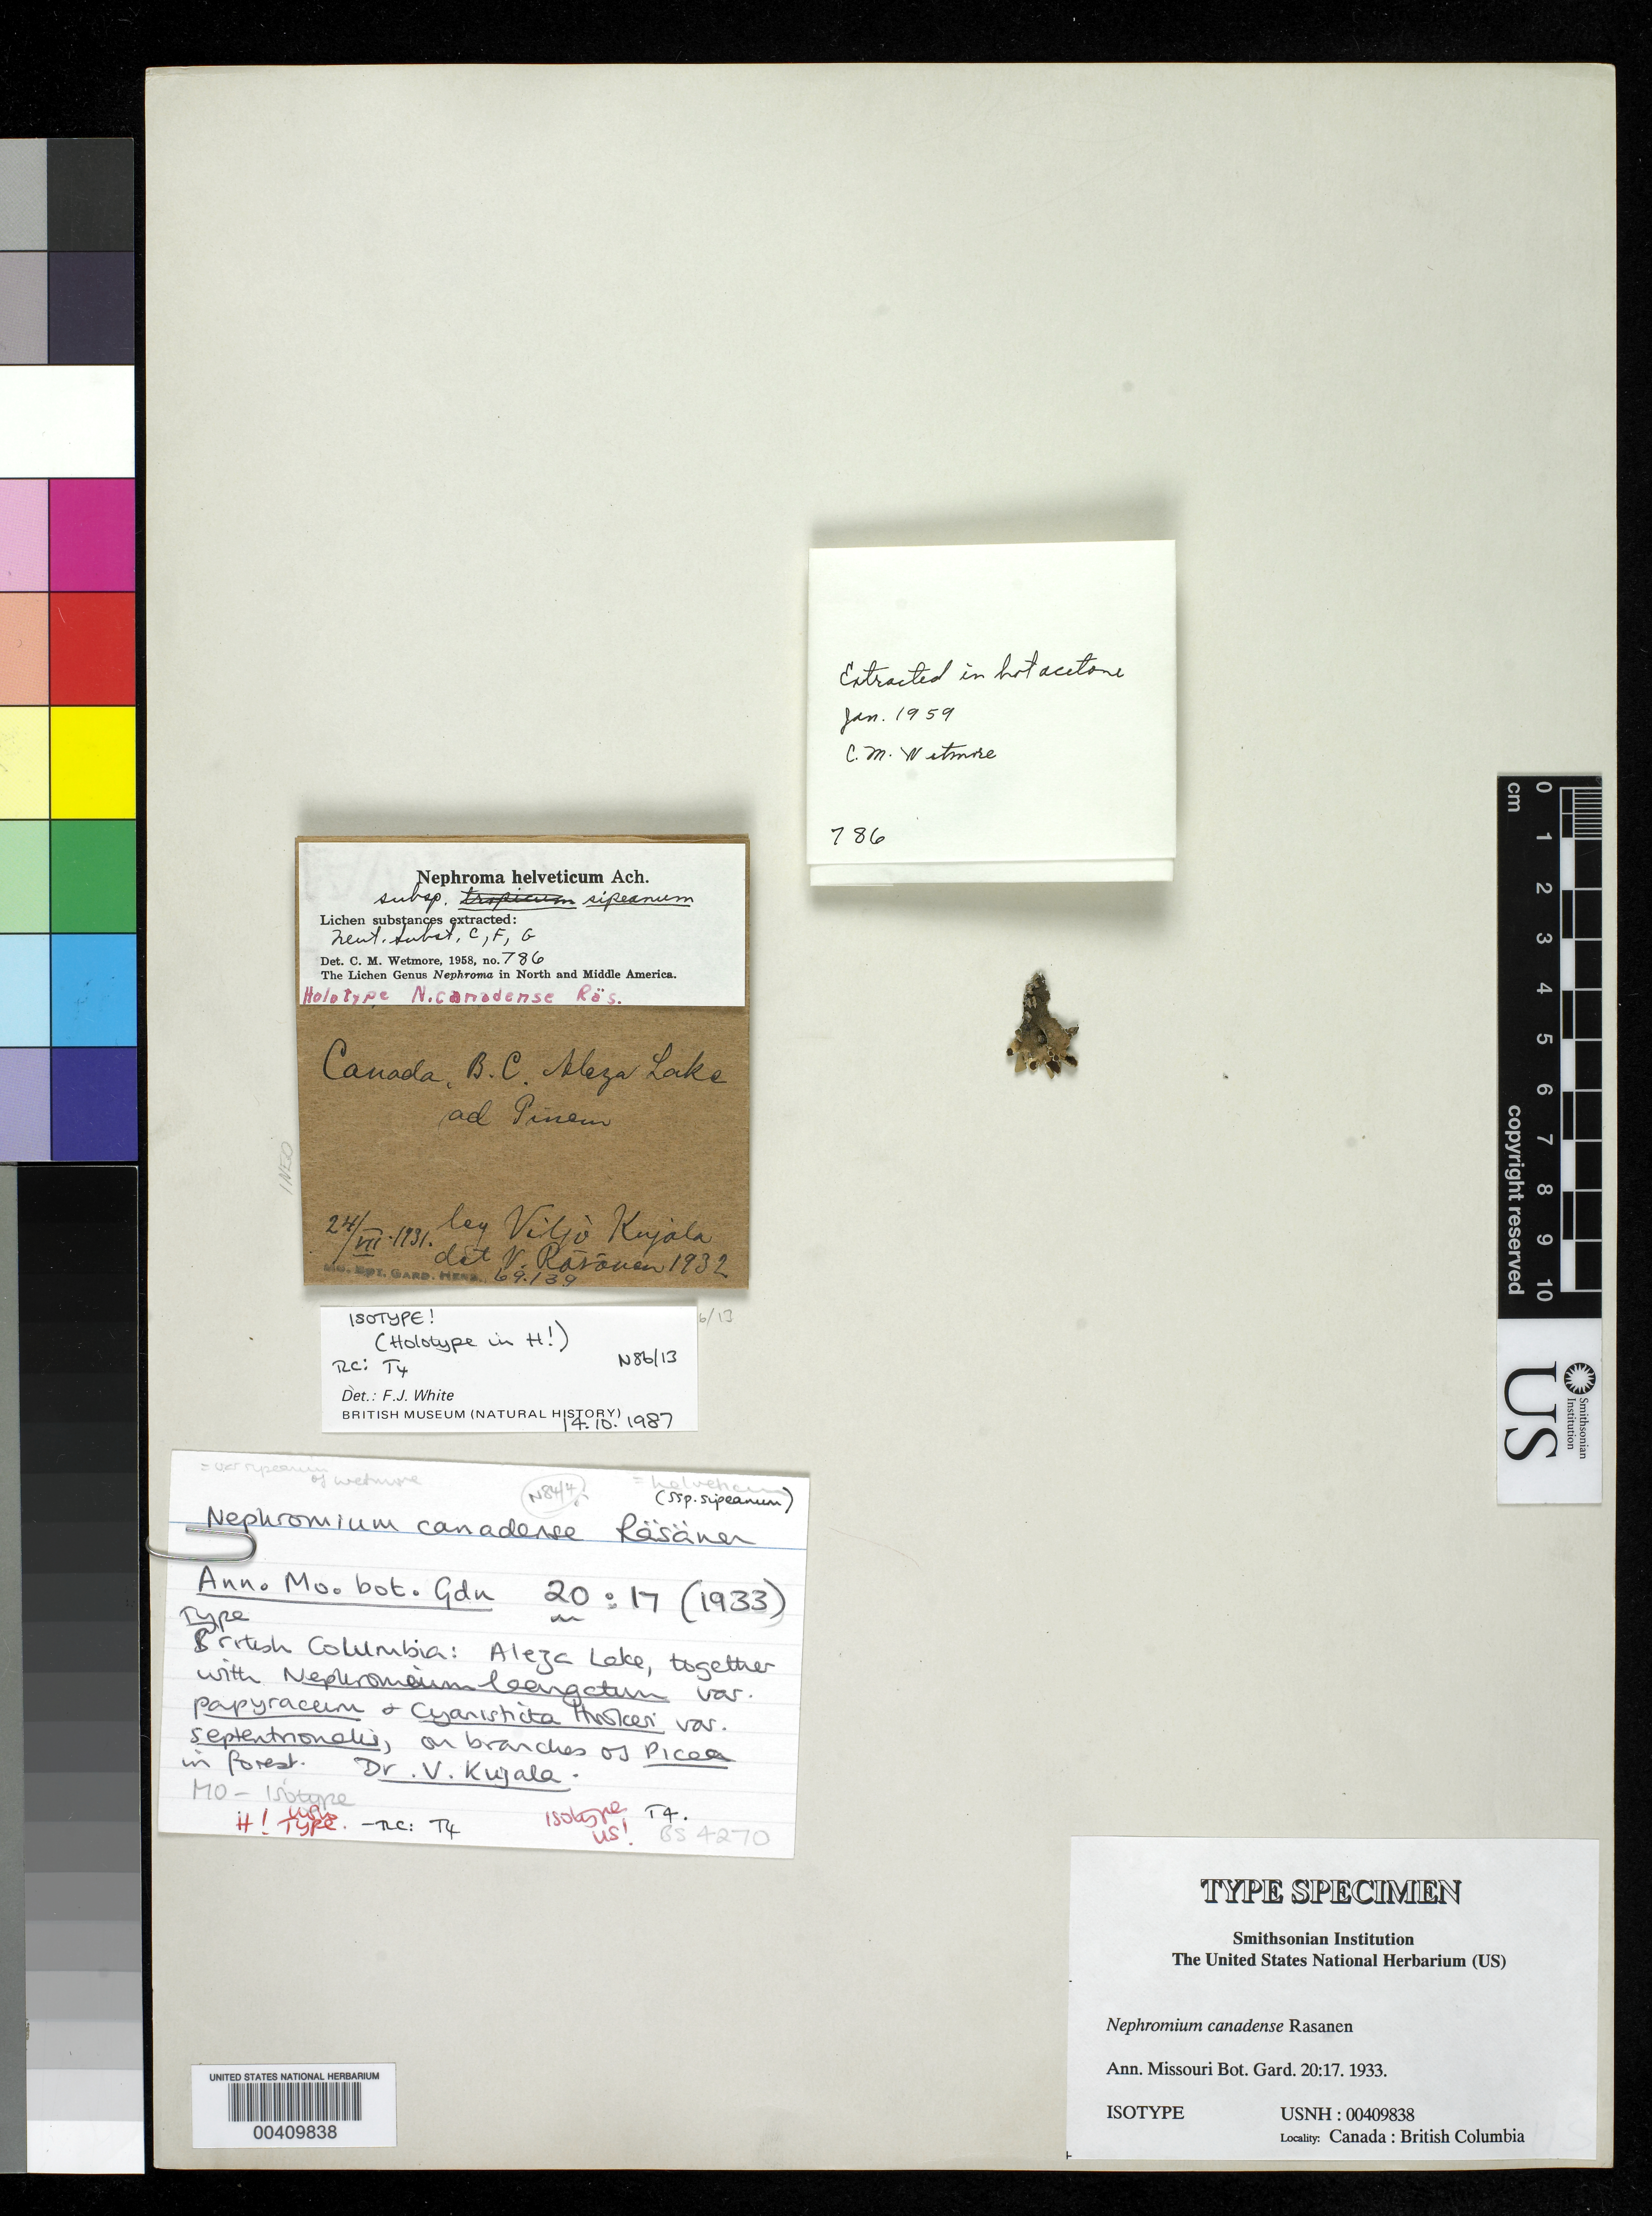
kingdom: Fungi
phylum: Ascomycota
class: Lecanoromycetes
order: Peltigerales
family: Nephromataceae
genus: Nephromium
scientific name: Nephromium canadense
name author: Räsänen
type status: Isotype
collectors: V. Kujala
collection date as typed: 24 Jul 1931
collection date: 1931-07-24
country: Canada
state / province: British Columbia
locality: Aleza Lake.